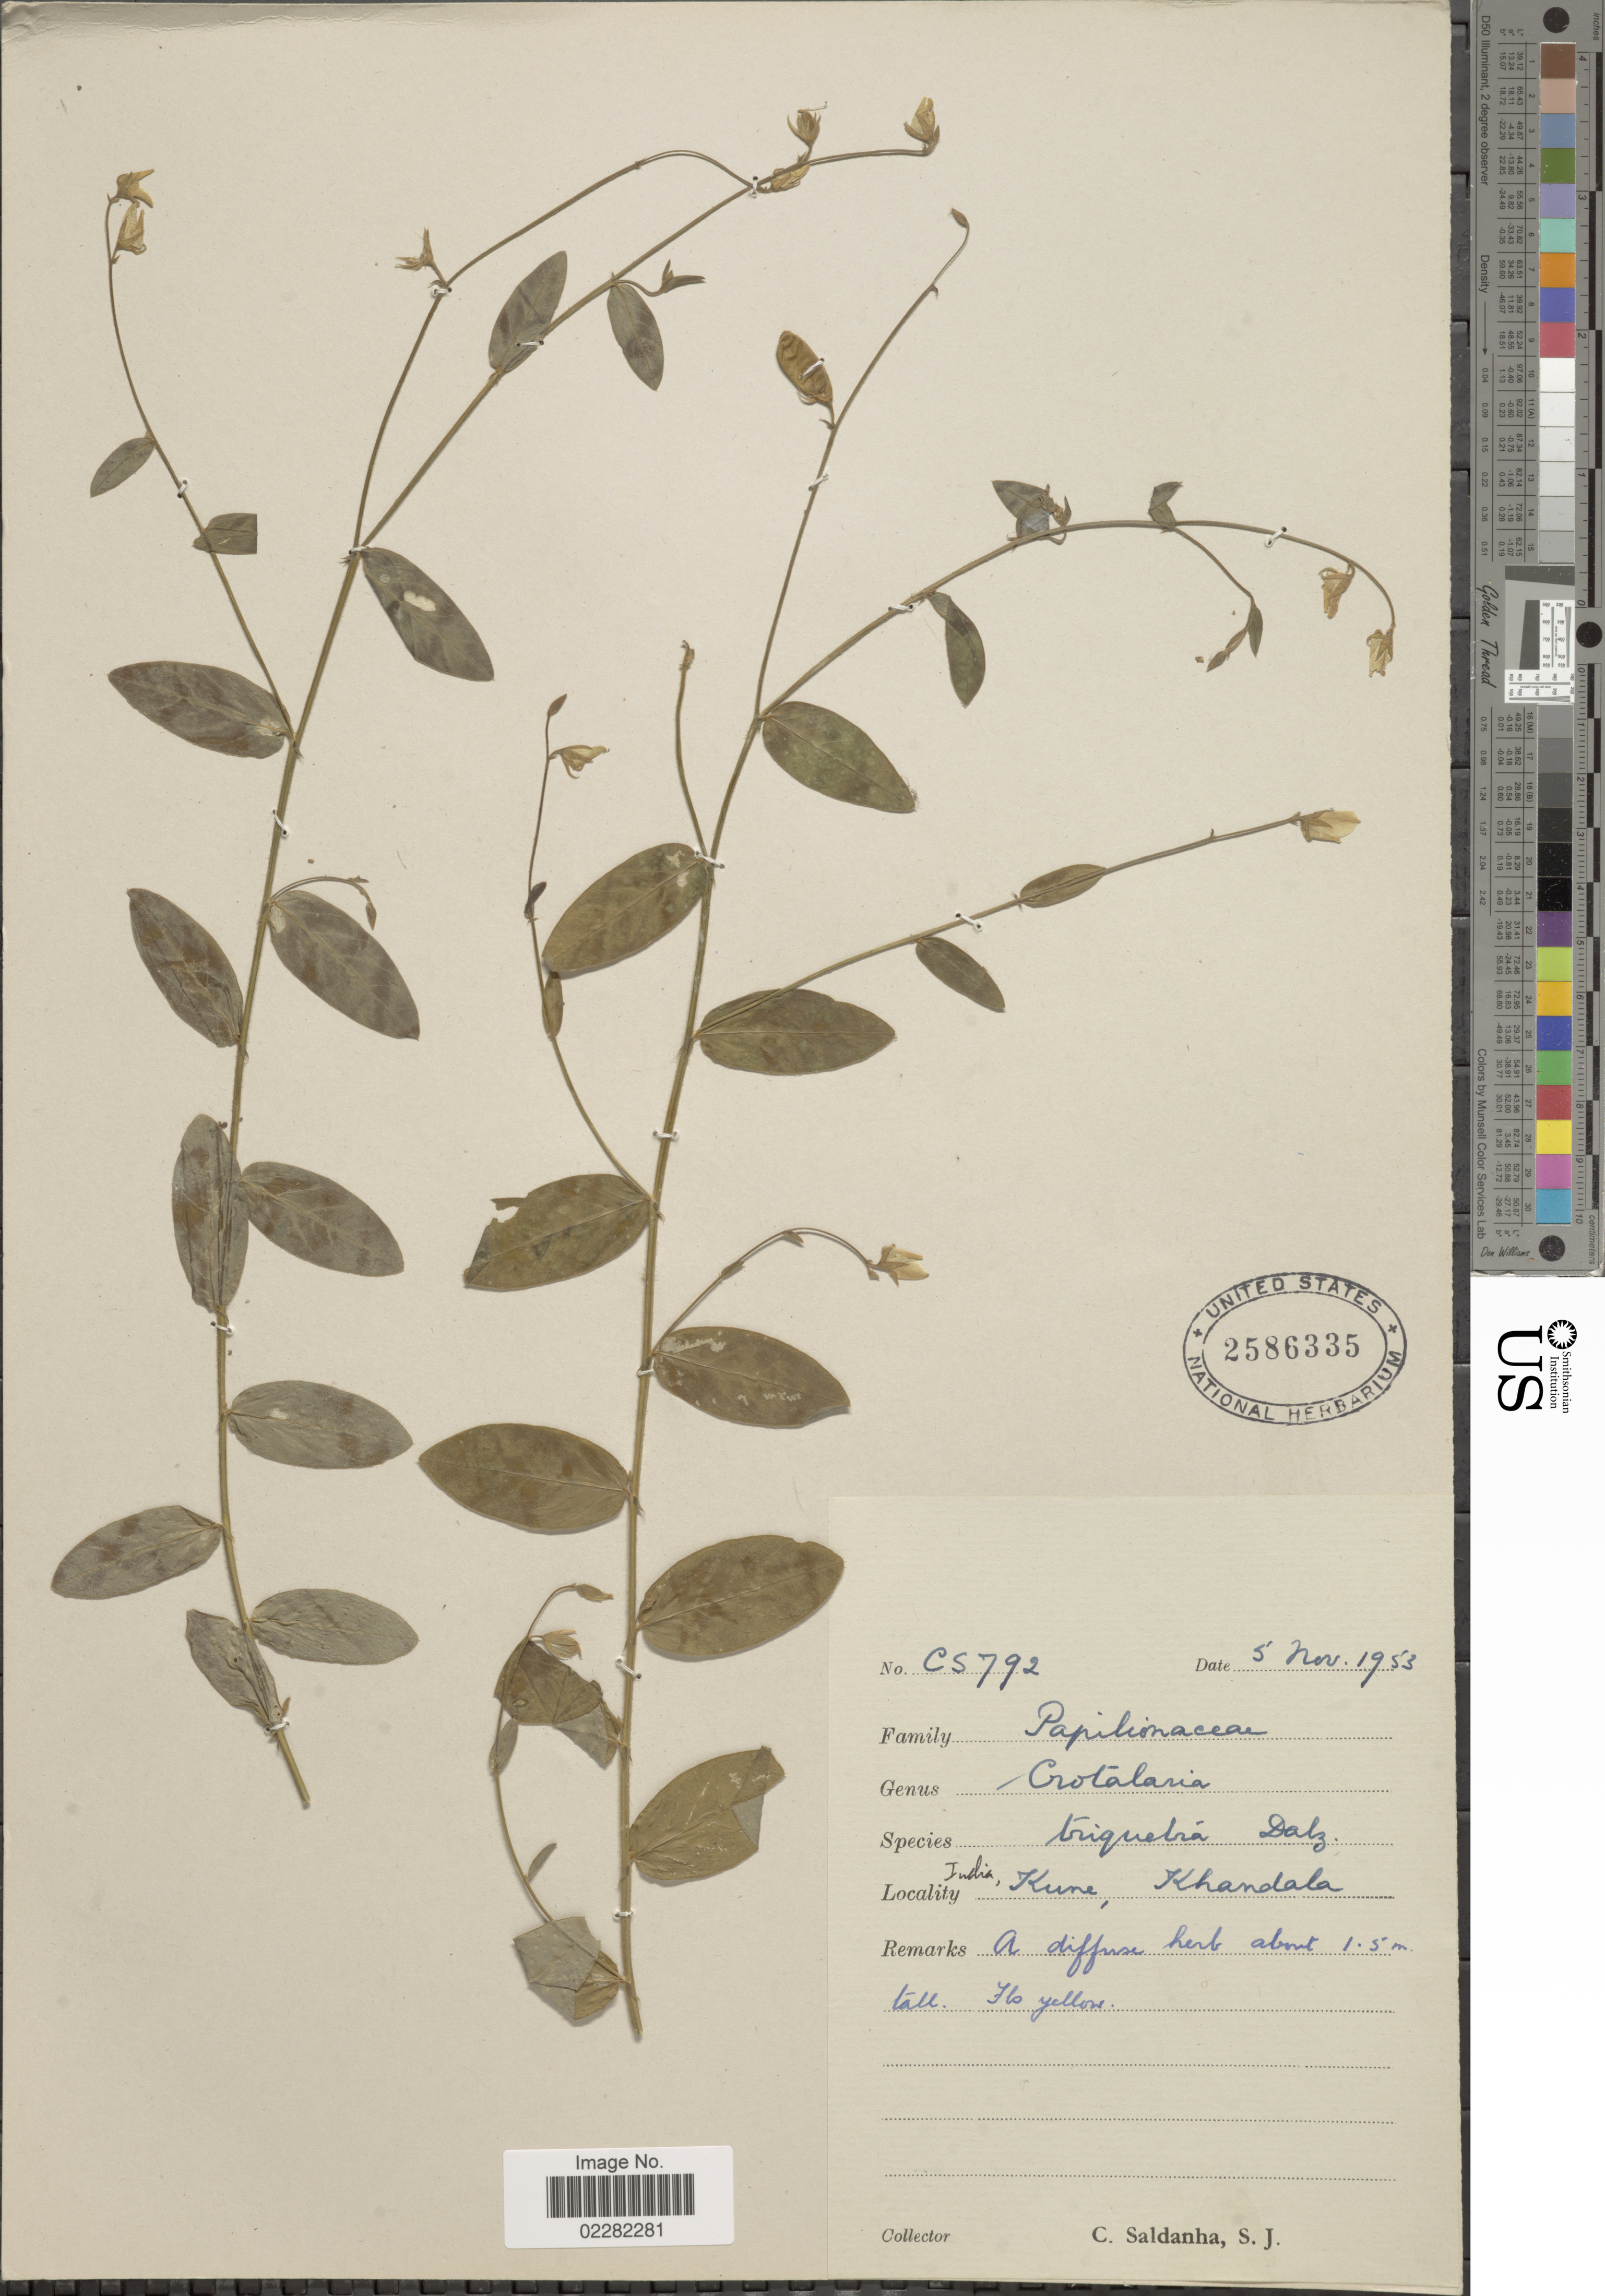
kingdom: Plantae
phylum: Tracheophyta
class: Magnoliopsida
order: Fabales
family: Fabaceae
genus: Crotalaria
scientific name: Crotalaria triquetra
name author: Dalzell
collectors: C. Saldanha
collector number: CS792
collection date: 1953-11-05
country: India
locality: Kune, Khandala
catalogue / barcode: US 2586335